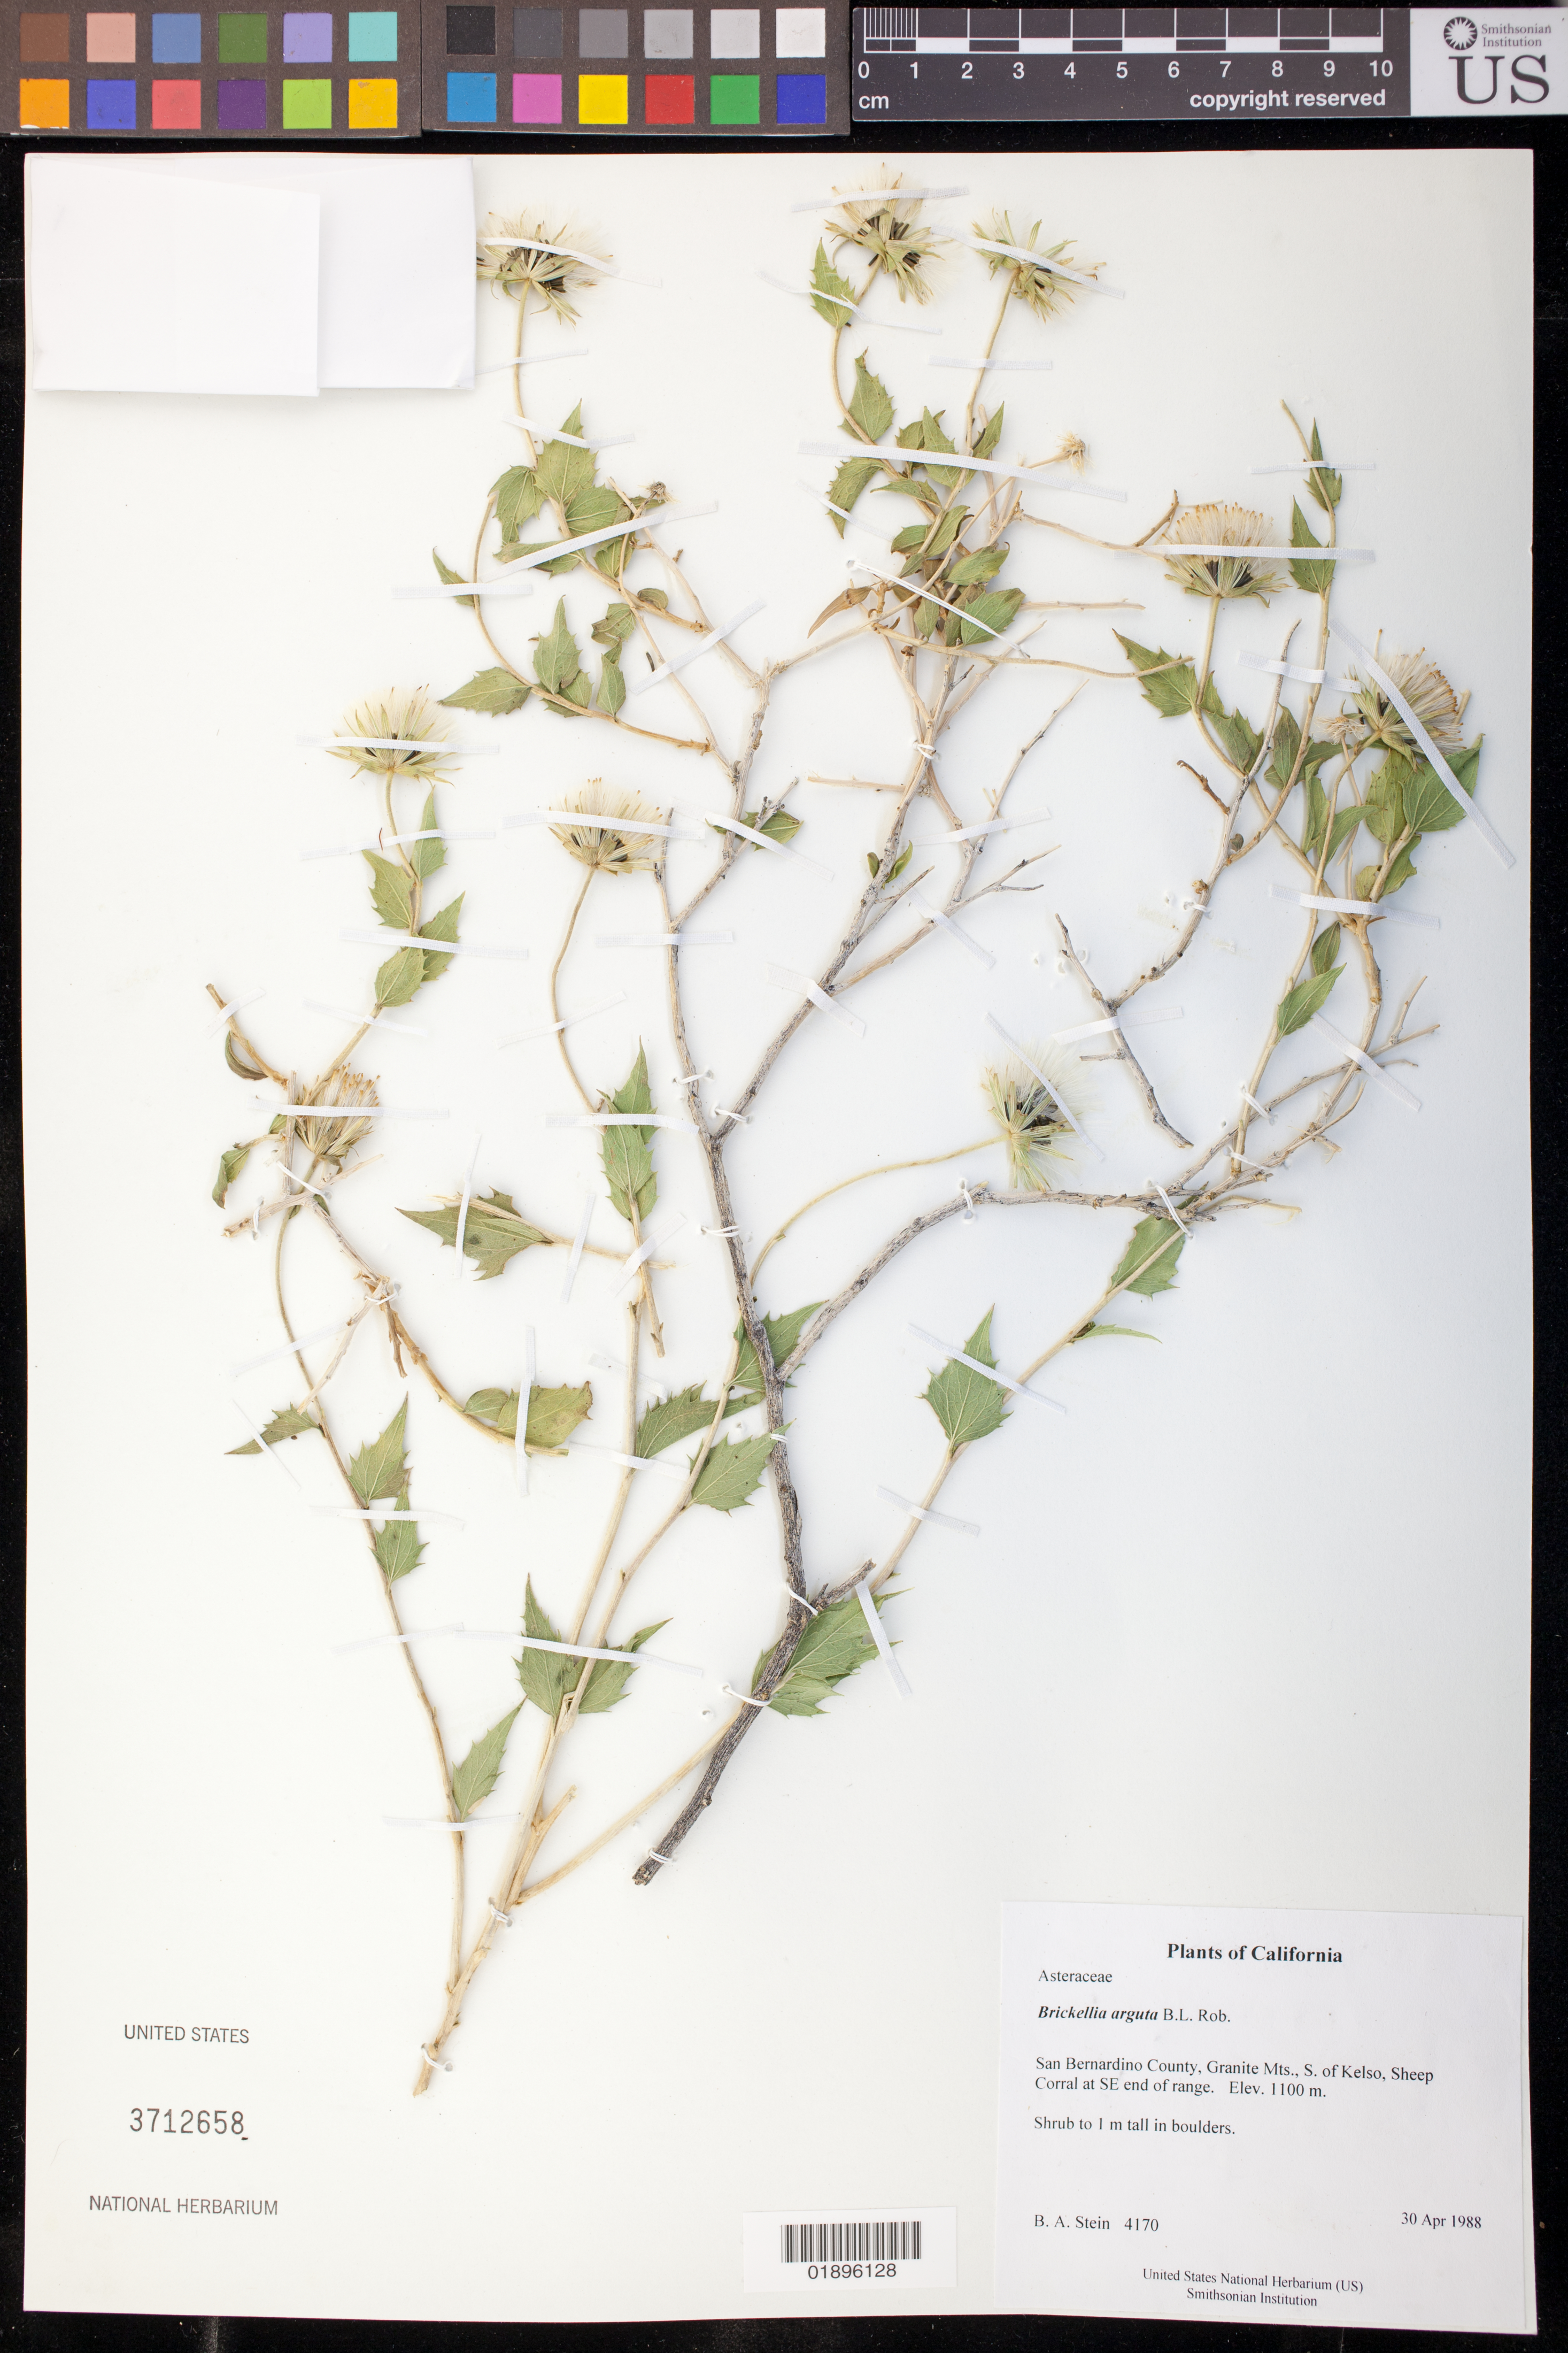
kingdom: Plantae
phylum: Tracheophyta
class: Magnoliopsida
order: Asterales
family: Asteraceae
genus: Brickellia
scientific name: Brickellia arguta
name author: B.L. Rob.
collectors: B. A. Stein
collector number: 4170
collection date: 1988-04-30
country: United States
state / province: California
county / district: San Bernardino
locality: Granite Mts., S. of Kelso, sheep corral at SE end of range.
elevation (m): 1100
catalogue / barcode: US 3712658